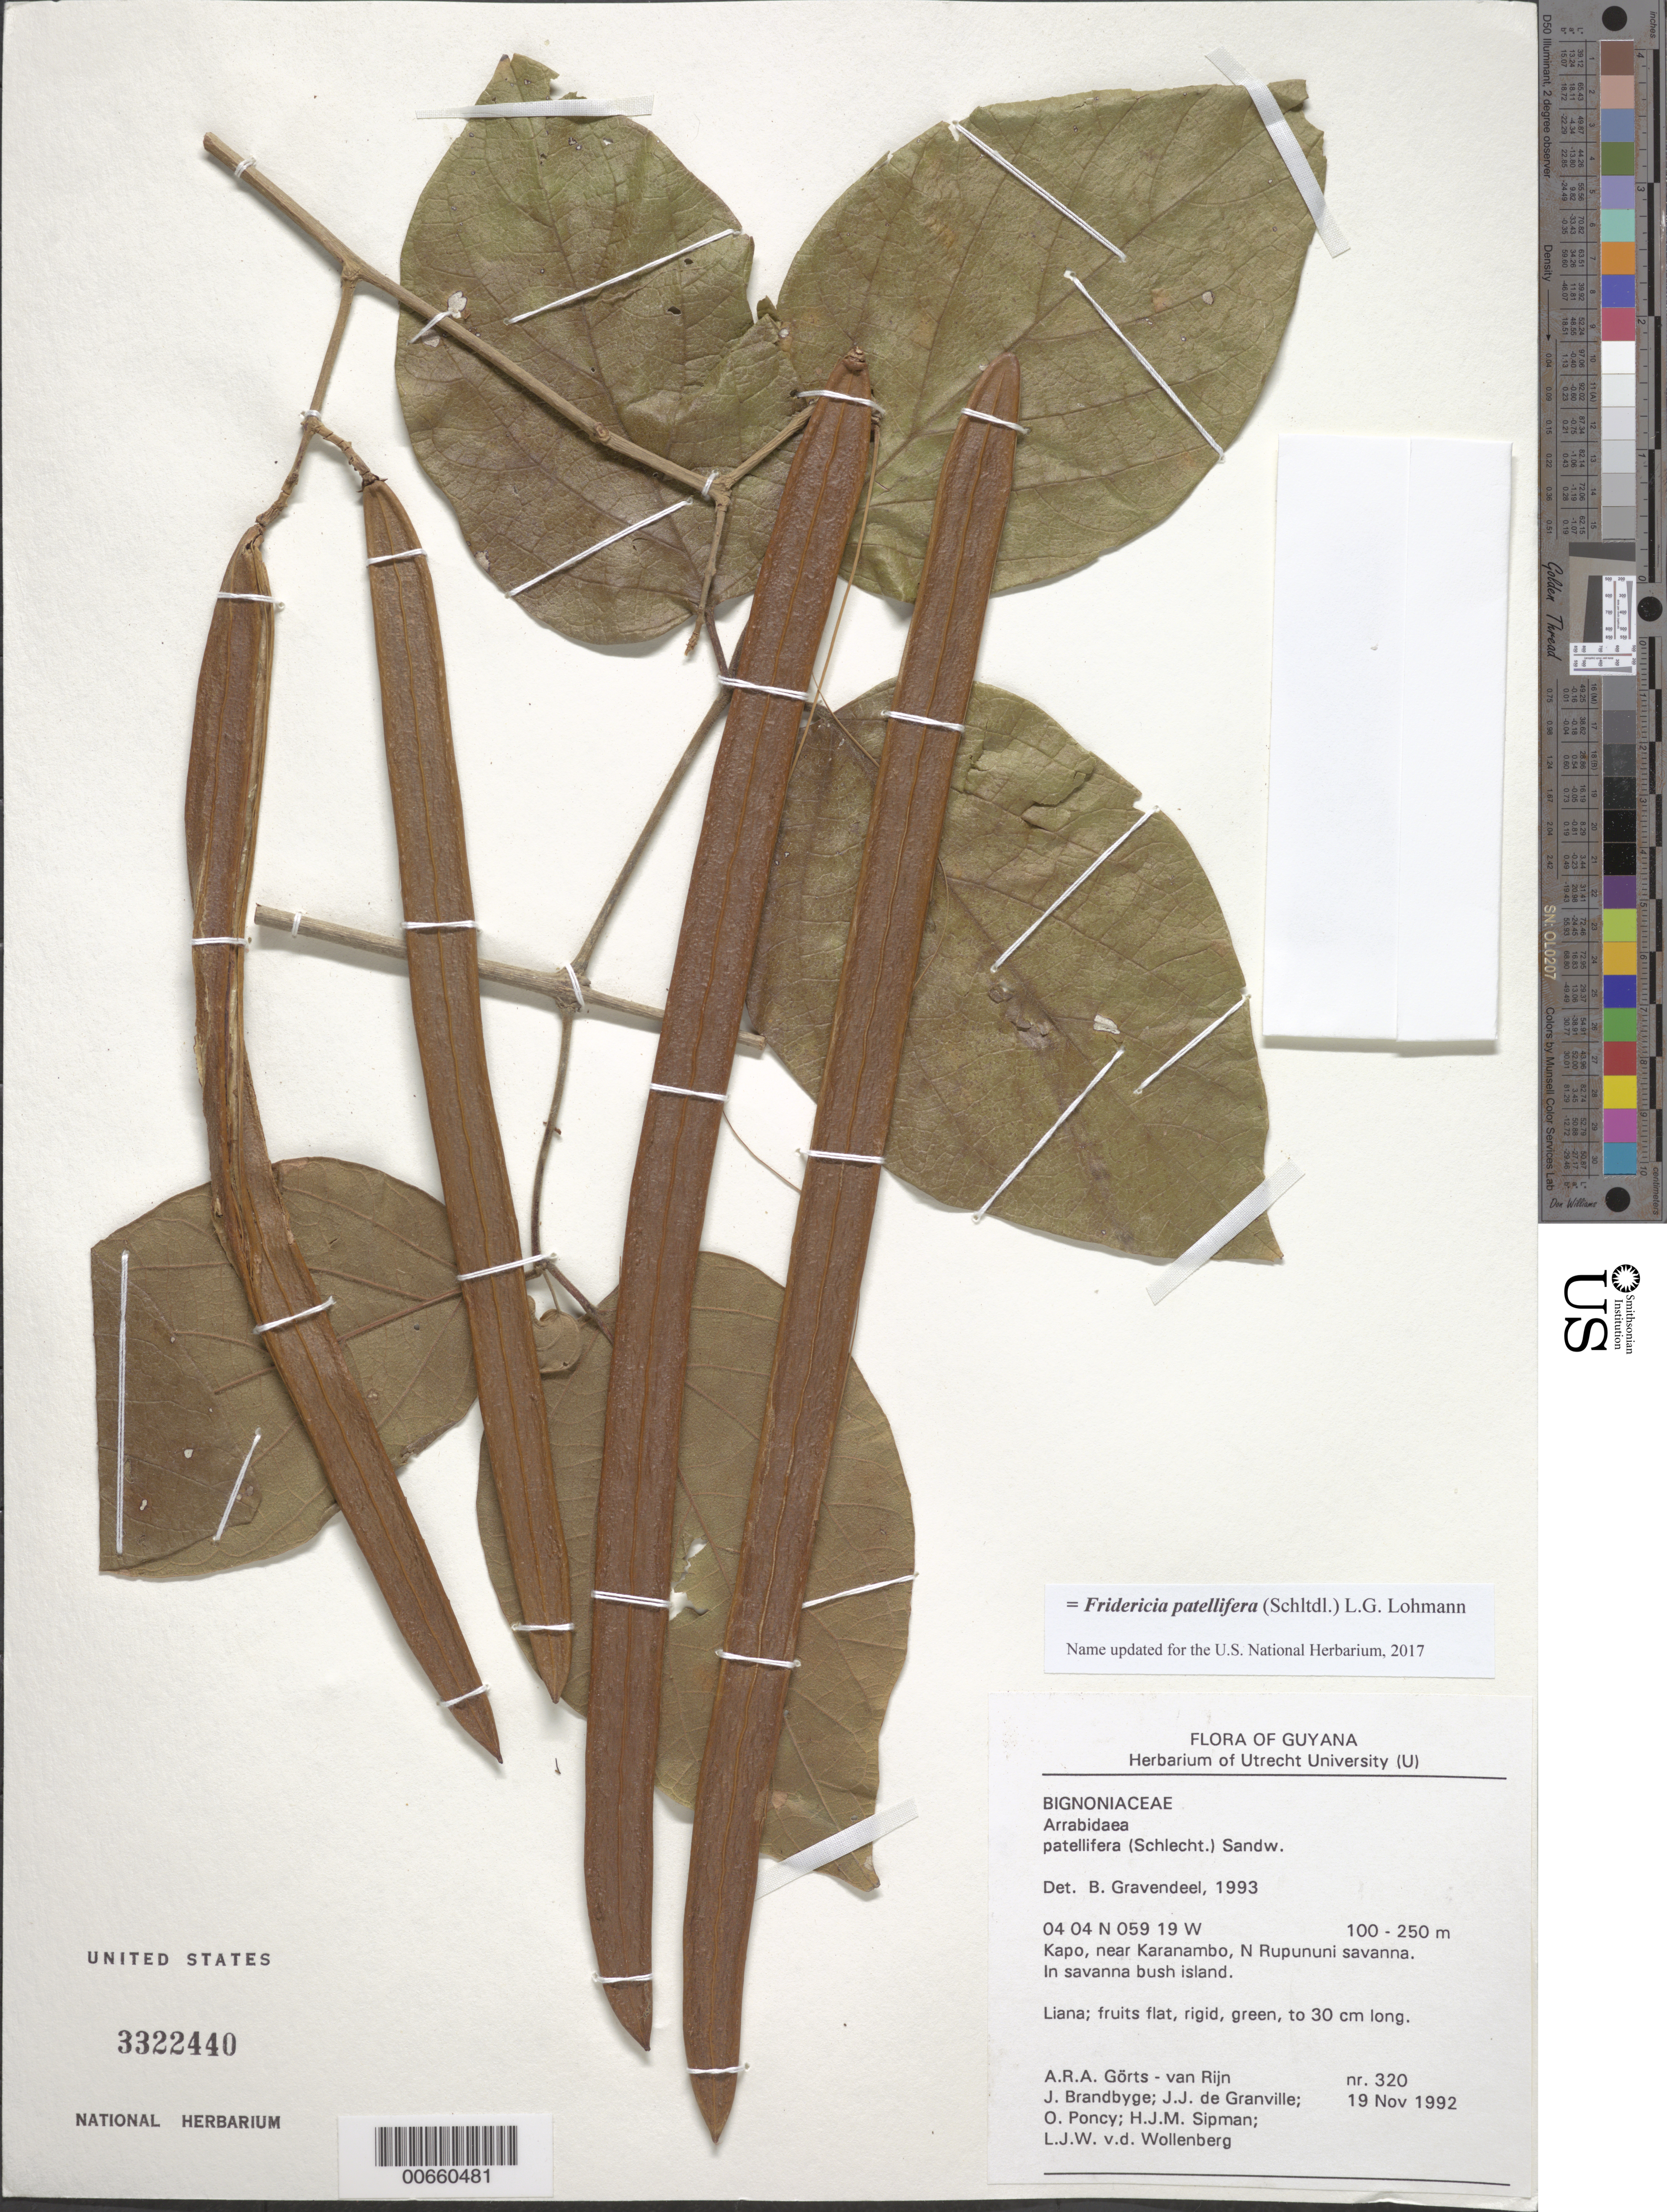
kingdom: Plantae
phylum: Tracheophyta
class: Magnoliopsida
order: Lamiales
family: Bignoniaceae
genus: Fridericia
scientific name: Fridericia patellifera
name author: (Schltdl.) L.G. Lohmann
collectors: A. .R. A. Görts-van Rijn, J. Brandbyge, J.-J. de Granville, O. Poncy, H. J. M. Sipman & L. van der Wollenberg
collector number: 320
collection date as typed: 19-Nov-92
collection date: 1992-11-19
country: Guyana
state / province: U. Takutu-U. Essequibo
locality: Kapo, along trail to Lethem, near Karanambo, N. Rupununi Savanna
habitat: Savanna bush island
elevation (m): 100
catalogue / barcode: US 3322440